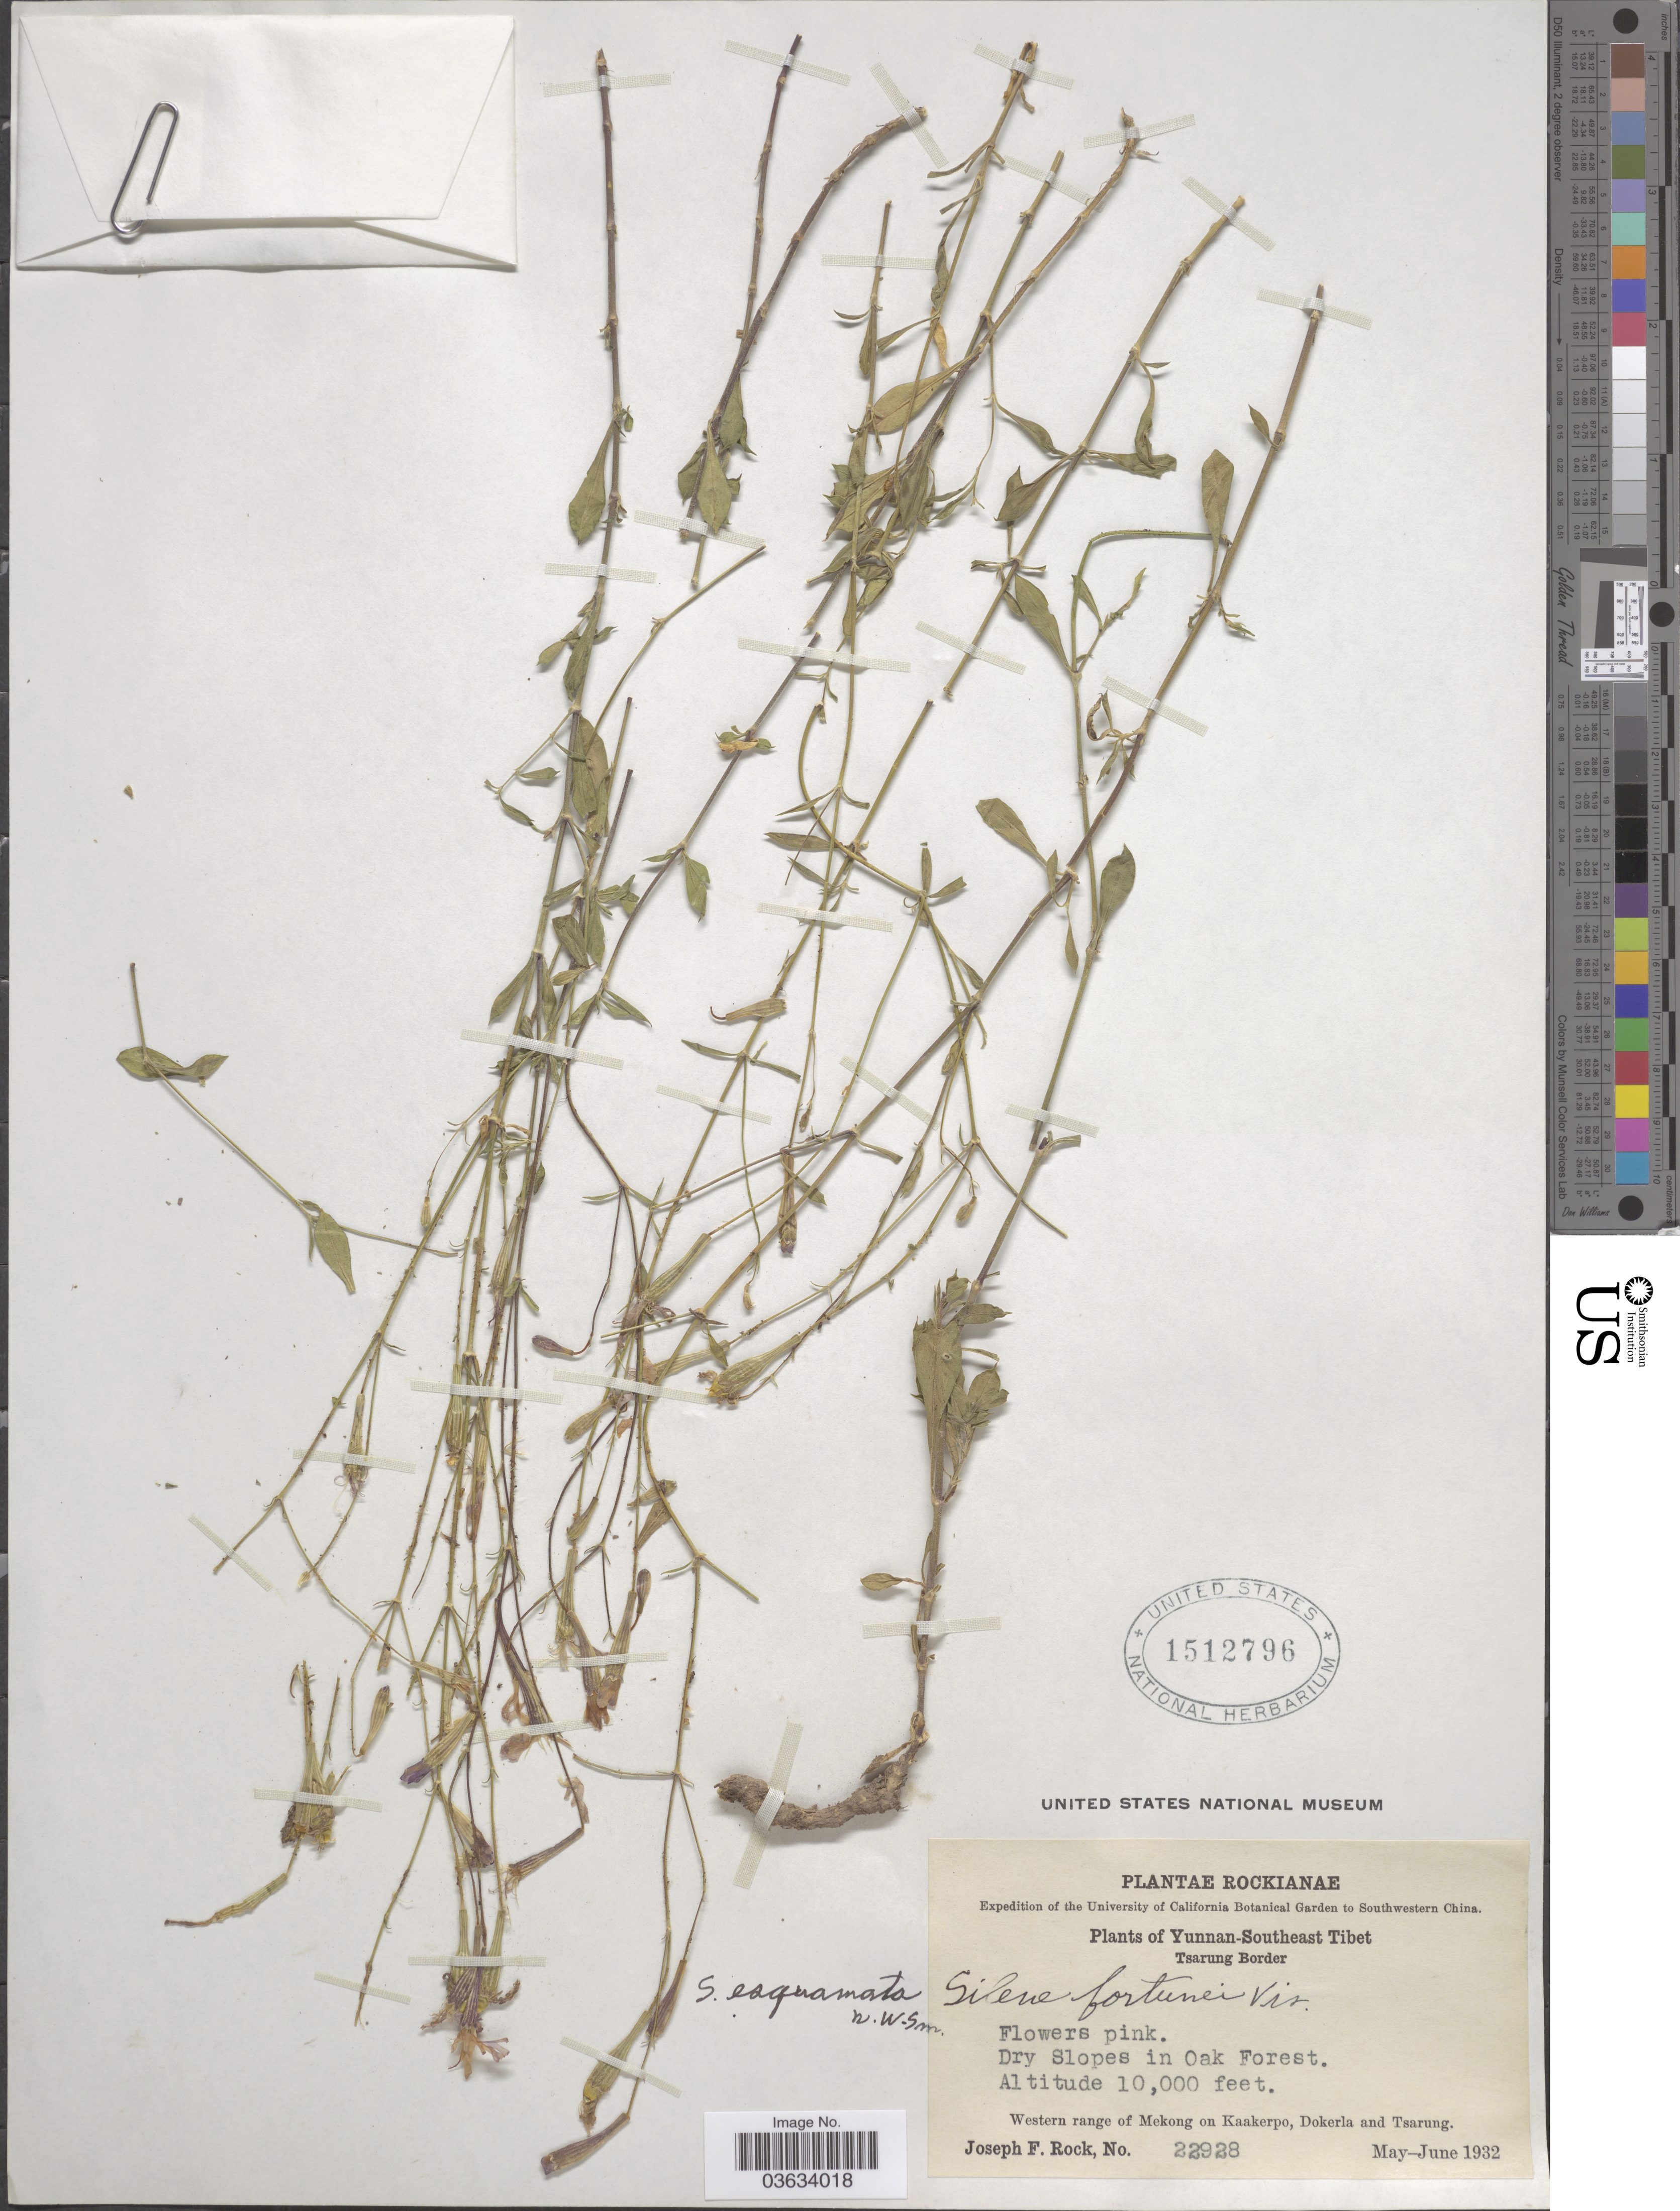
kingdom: Plantae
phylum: Tracheophyta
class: Magnoliopsida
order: Caryophyllales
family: Caryophyllaceae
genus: Silene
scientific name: Silene esquamata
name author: W.W. Sm.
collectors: J. F. Rock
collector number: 22928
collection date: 1932-05/1932-06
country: China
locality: Southwestern China. Yunnan-Southeast Tibet. Tsarung Border. Western range of Mekong on Kaakerpo, Dokerla and Tsarung.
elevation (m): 3048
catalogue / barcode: US 1512796